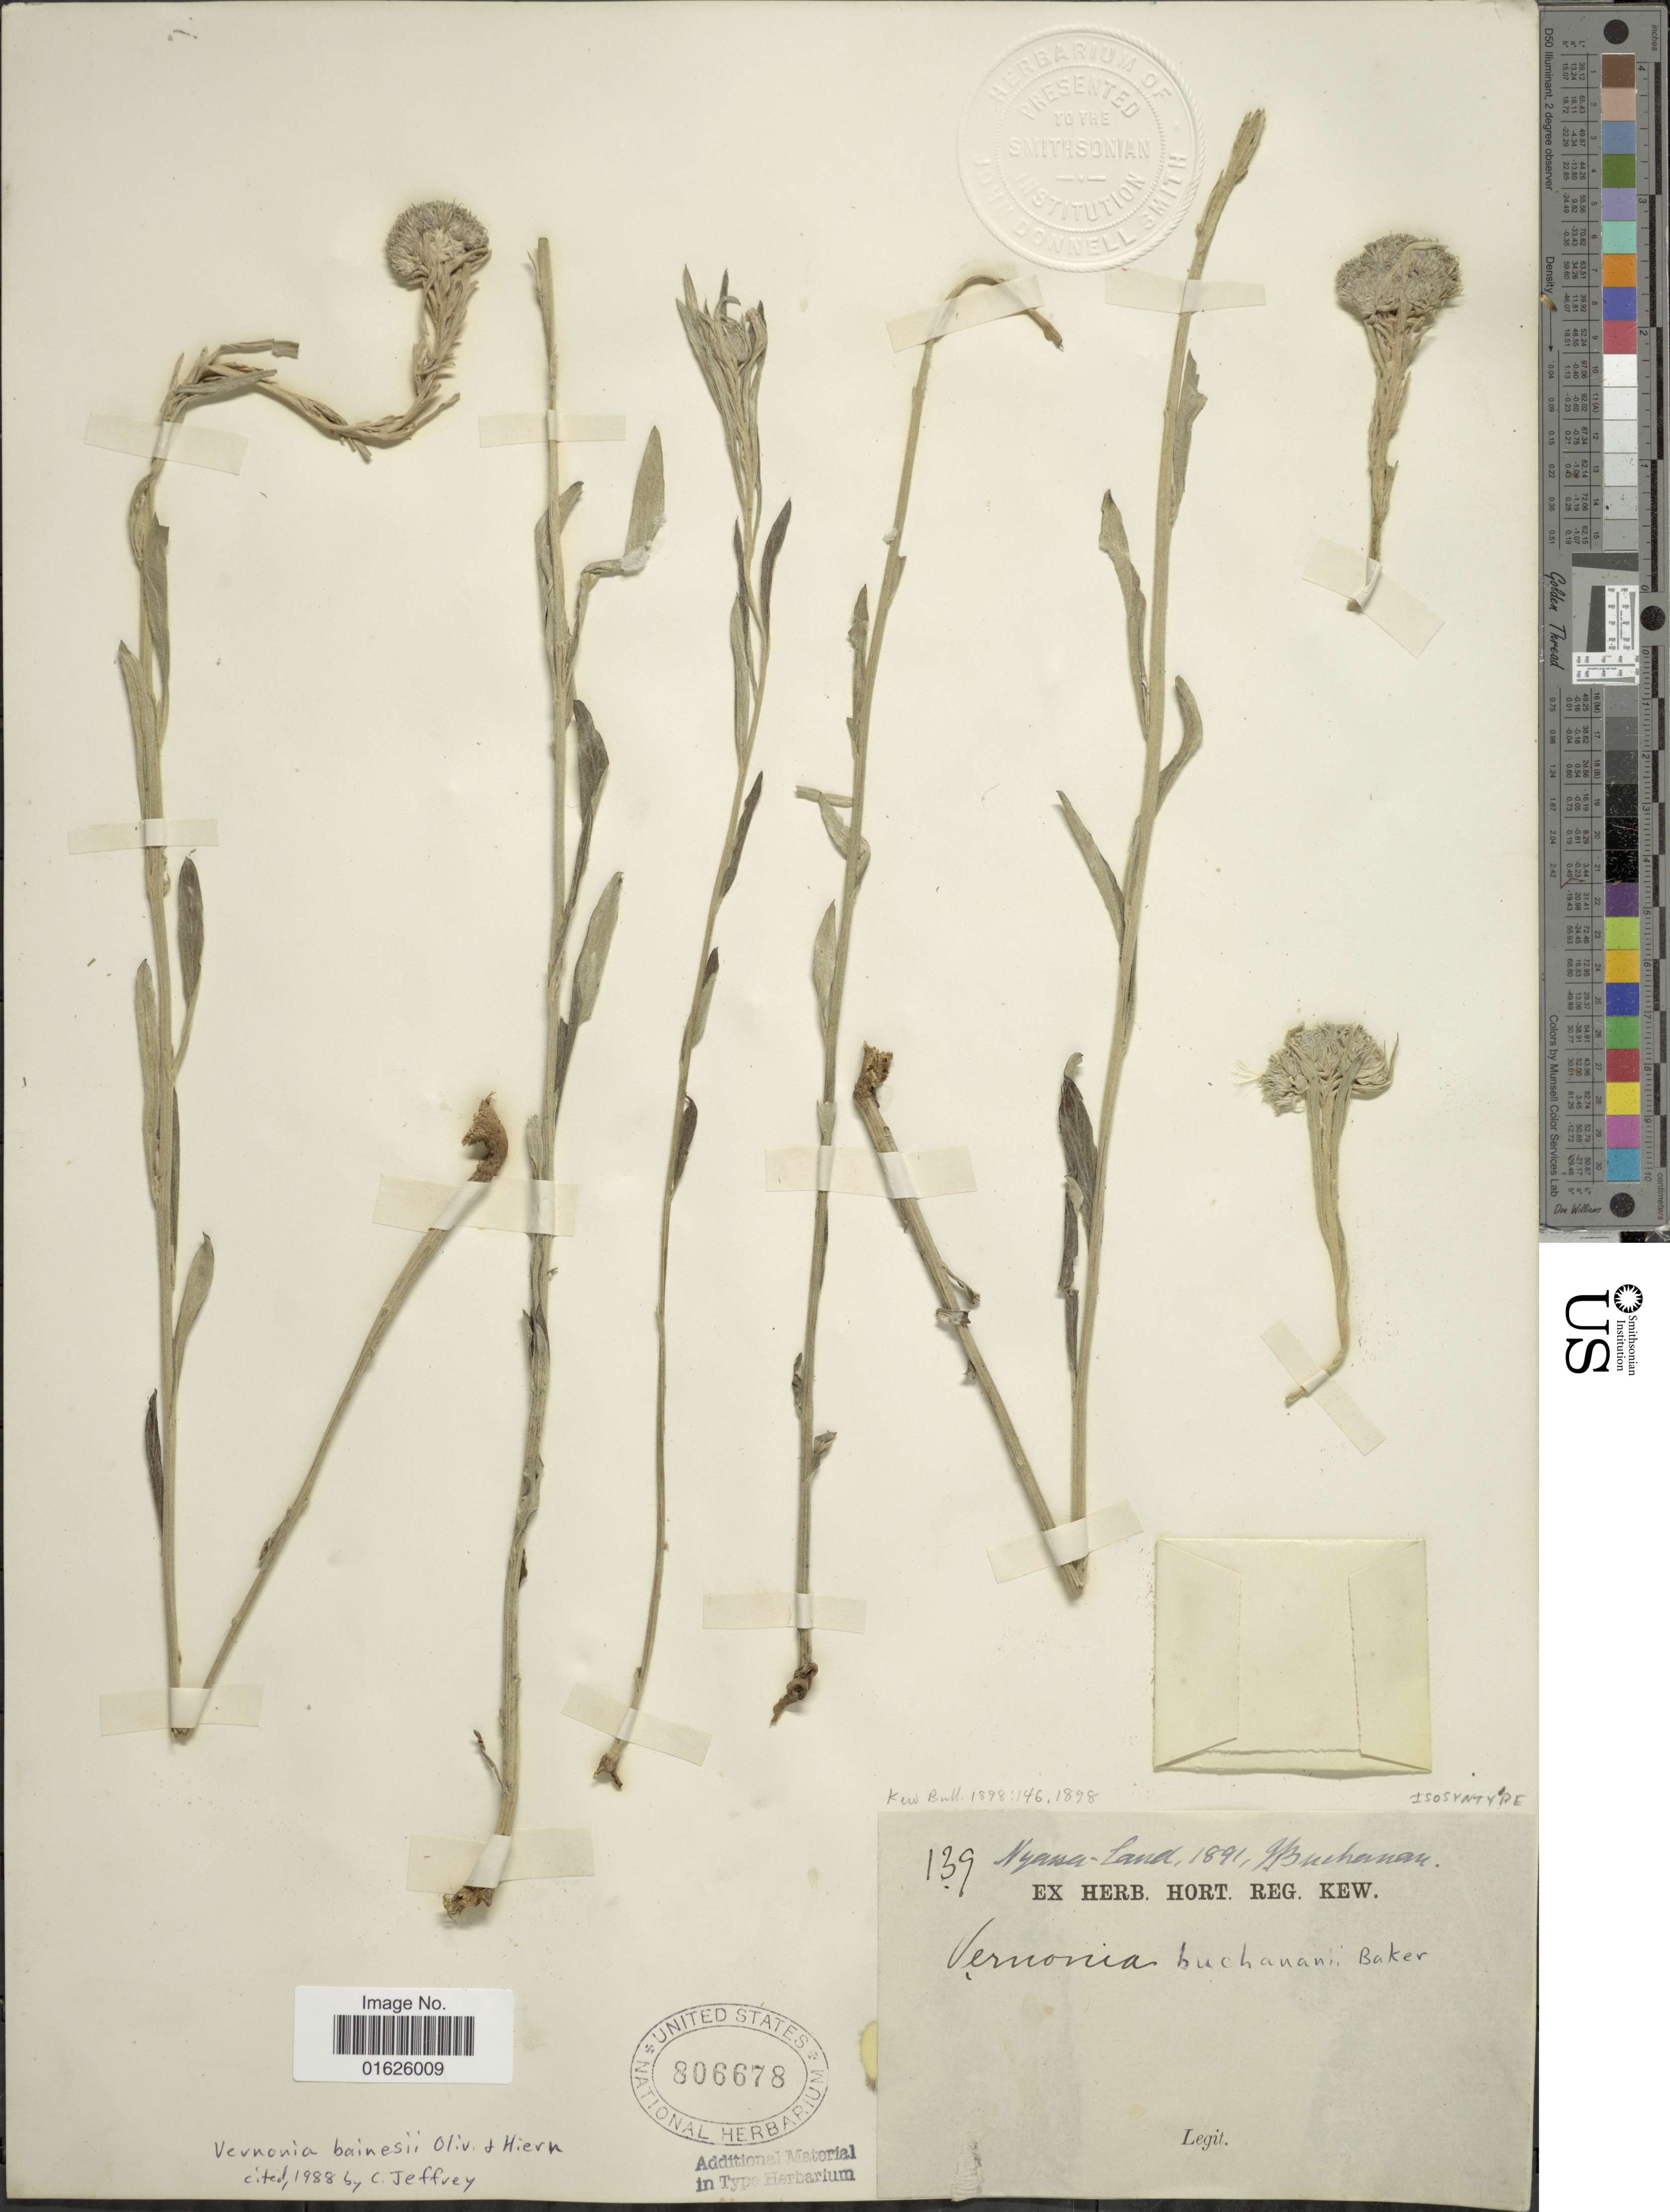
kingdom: Plantae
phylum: Tracheophyta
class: Magnoliopsida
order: Asterales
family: Asteraceae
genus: Polydora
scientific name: Polydora bainesii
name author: (Oliv. & Hiern) H. Rob.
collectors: Buchmann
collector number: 139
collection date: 1891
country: Malawi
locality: Nyassa - Land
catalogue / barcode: US 806678